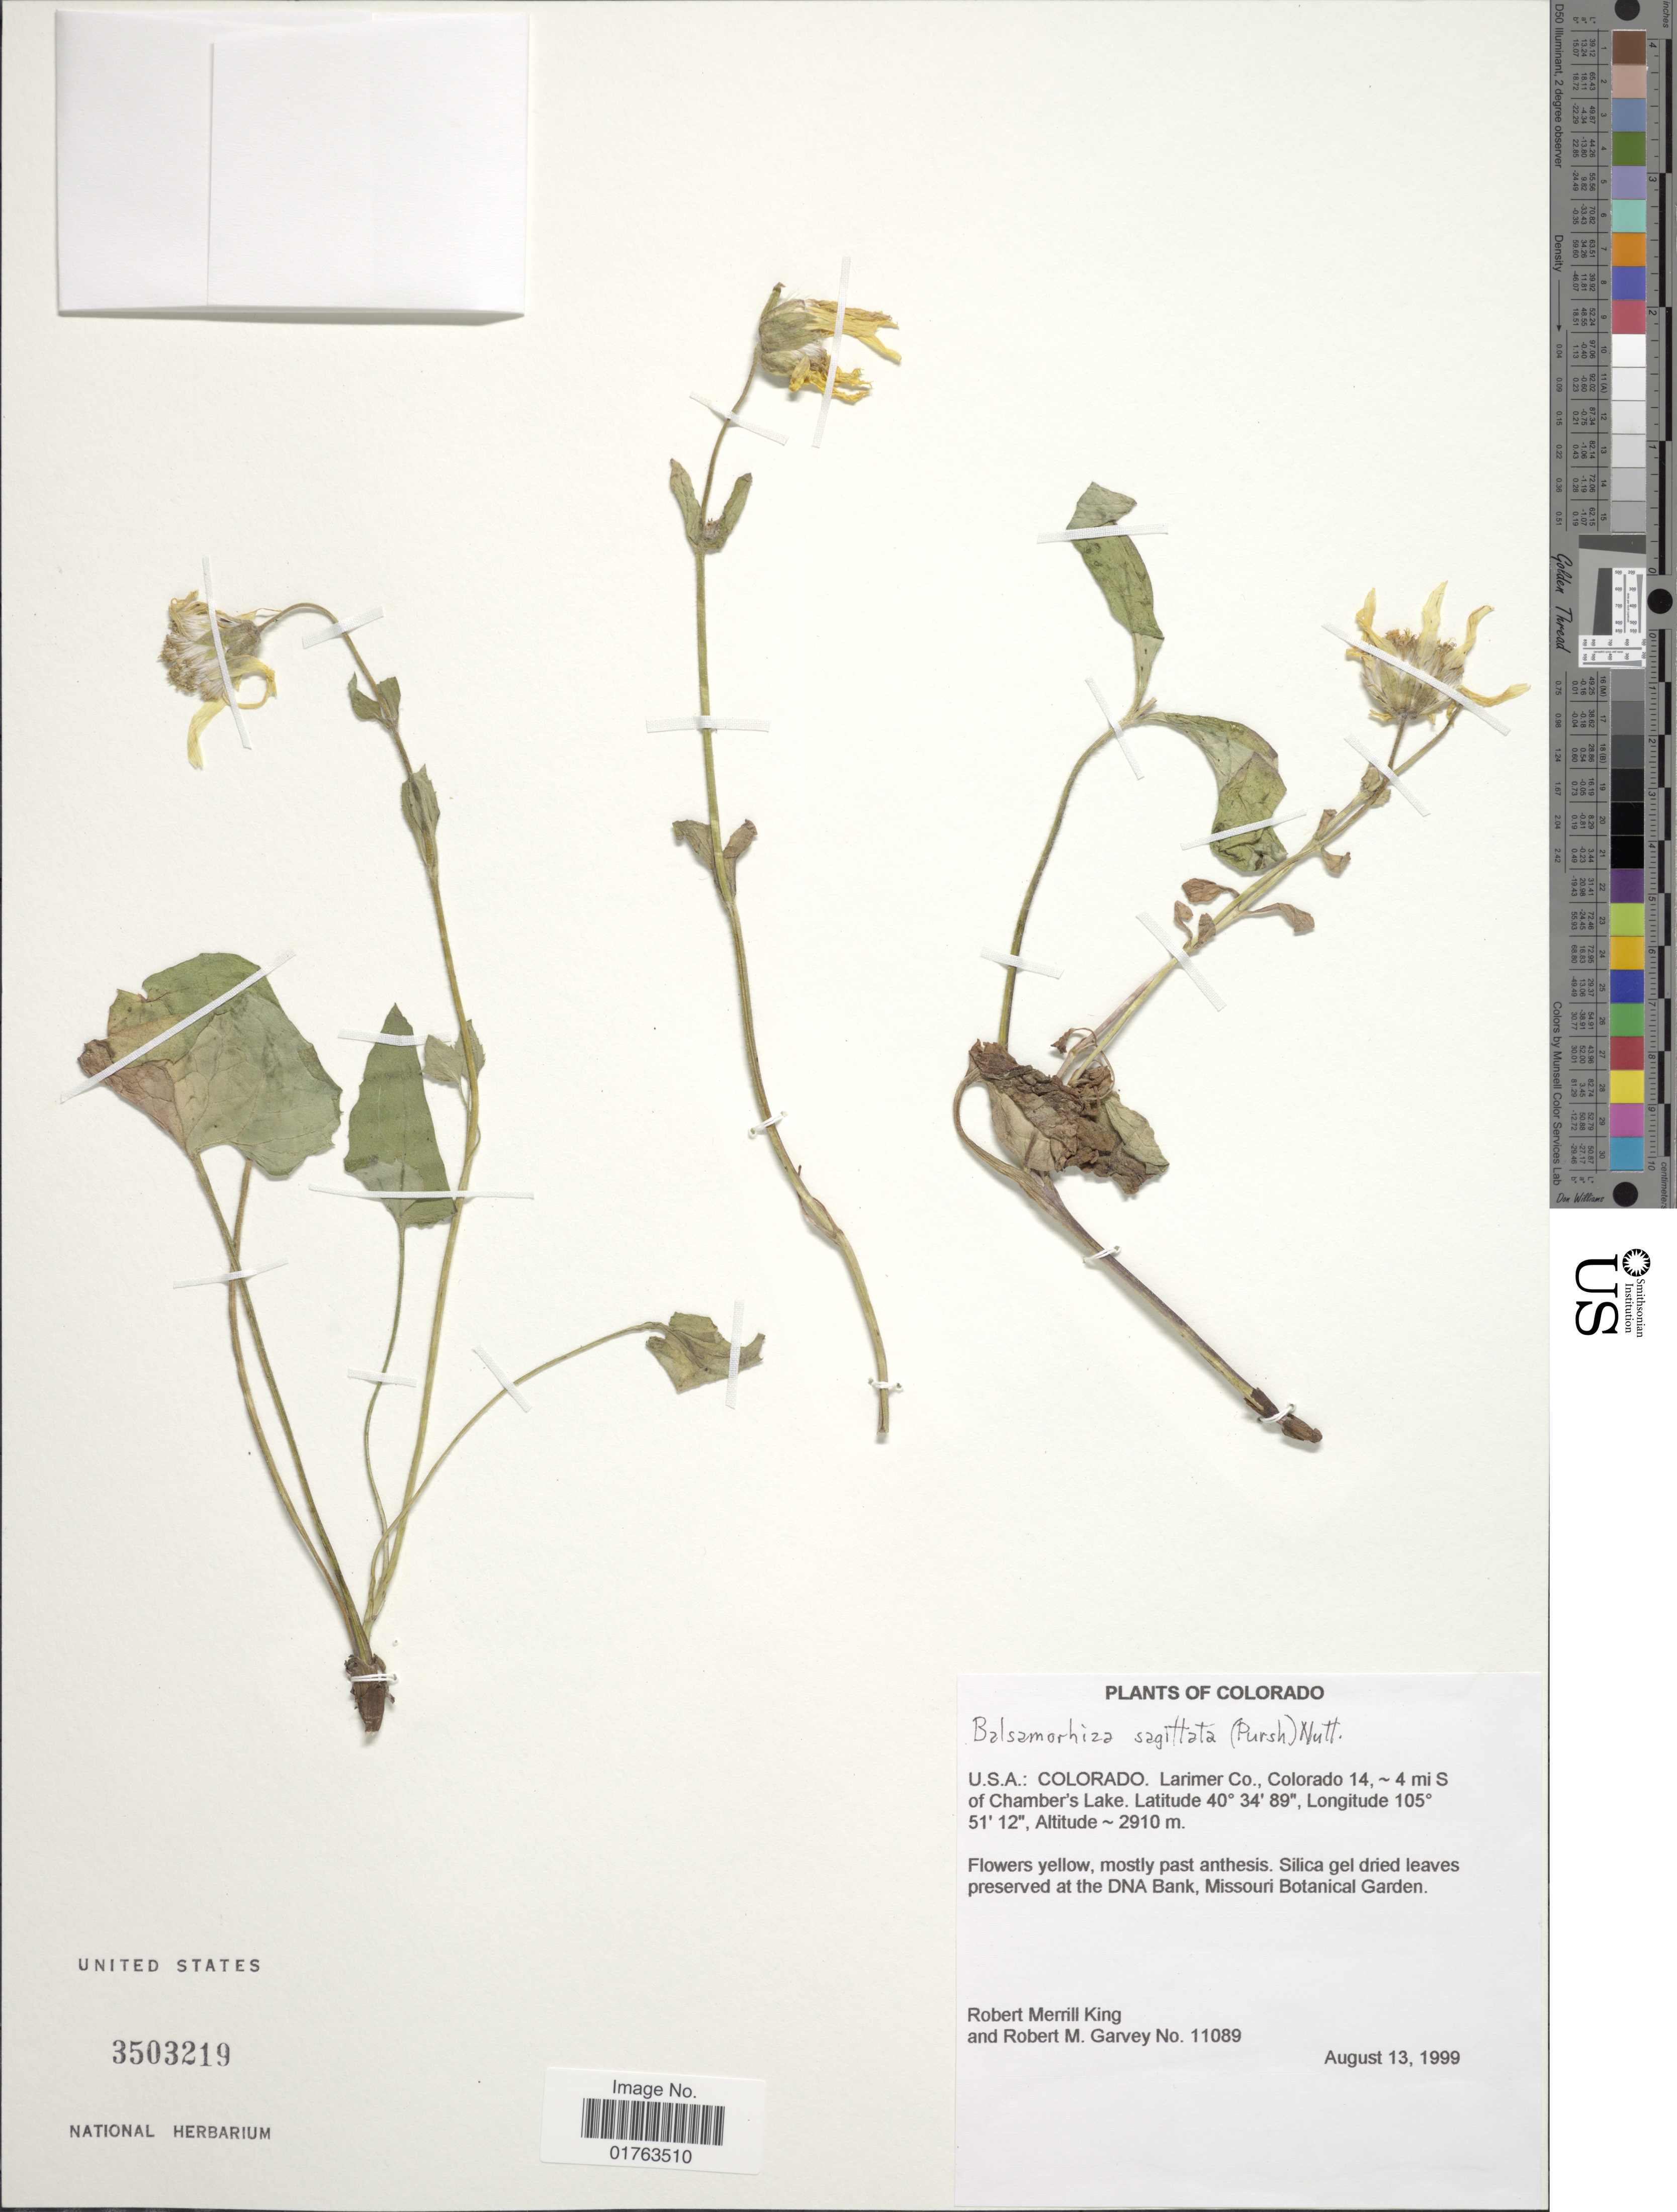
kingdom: Plantae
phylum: Tracheophyta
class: Magnoliopsida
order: Asterales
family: Asteraceae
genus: Balsamorhiza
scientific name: Balsamorhiza sagittata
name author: (Pursh) Nutt.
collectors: R. M. King & R. Garvey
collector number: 11089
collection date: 1999-08-13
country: United States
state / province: Colorado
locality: Larimer Co., Colorado 14, 4 mi S of Chamber's Lake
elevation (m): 2910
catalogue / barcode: US 3503219